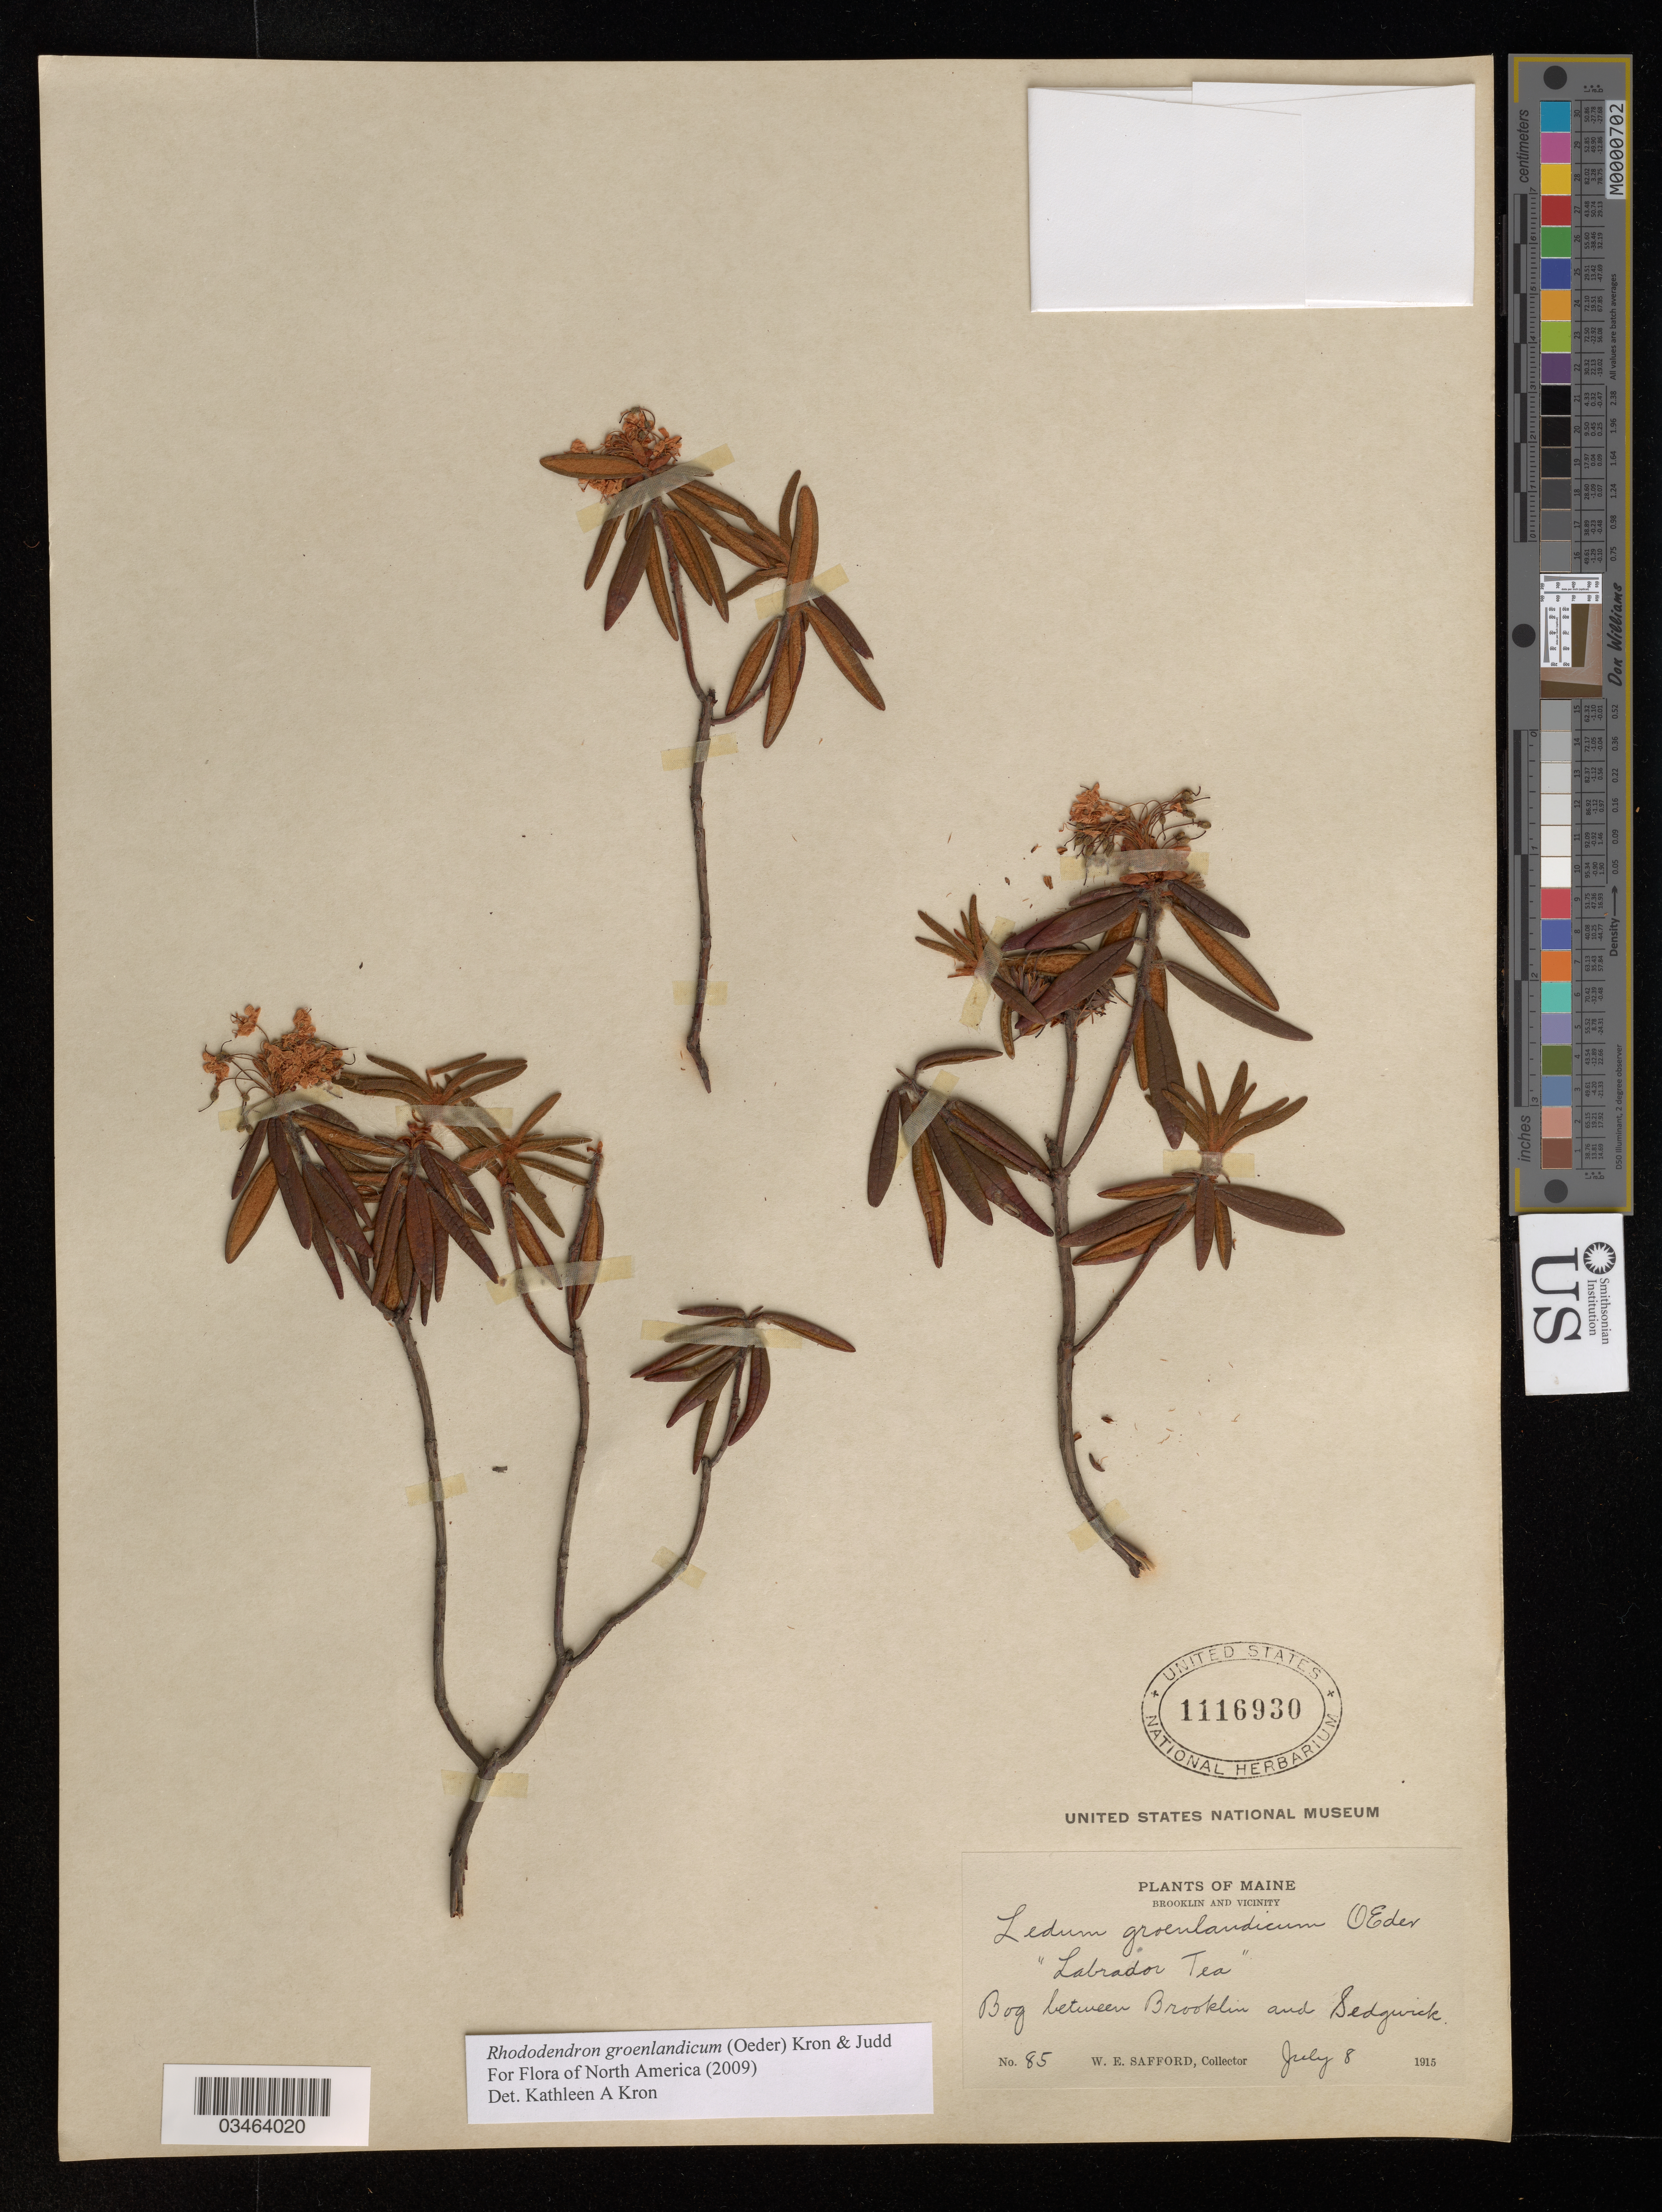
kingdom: Plantae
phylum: Tracheophyta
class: Magnoliopsida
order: Ericales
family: Ericaceae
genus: Rhododendron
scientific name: Rhododendron groenlandicum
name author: (Oeder) Kron & Judd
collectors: W. E. Safford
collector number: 85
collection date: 1915-07-08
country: United States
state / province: Maine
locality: Bog between Brooklin and Sedgwick.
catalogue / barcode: US 1116930